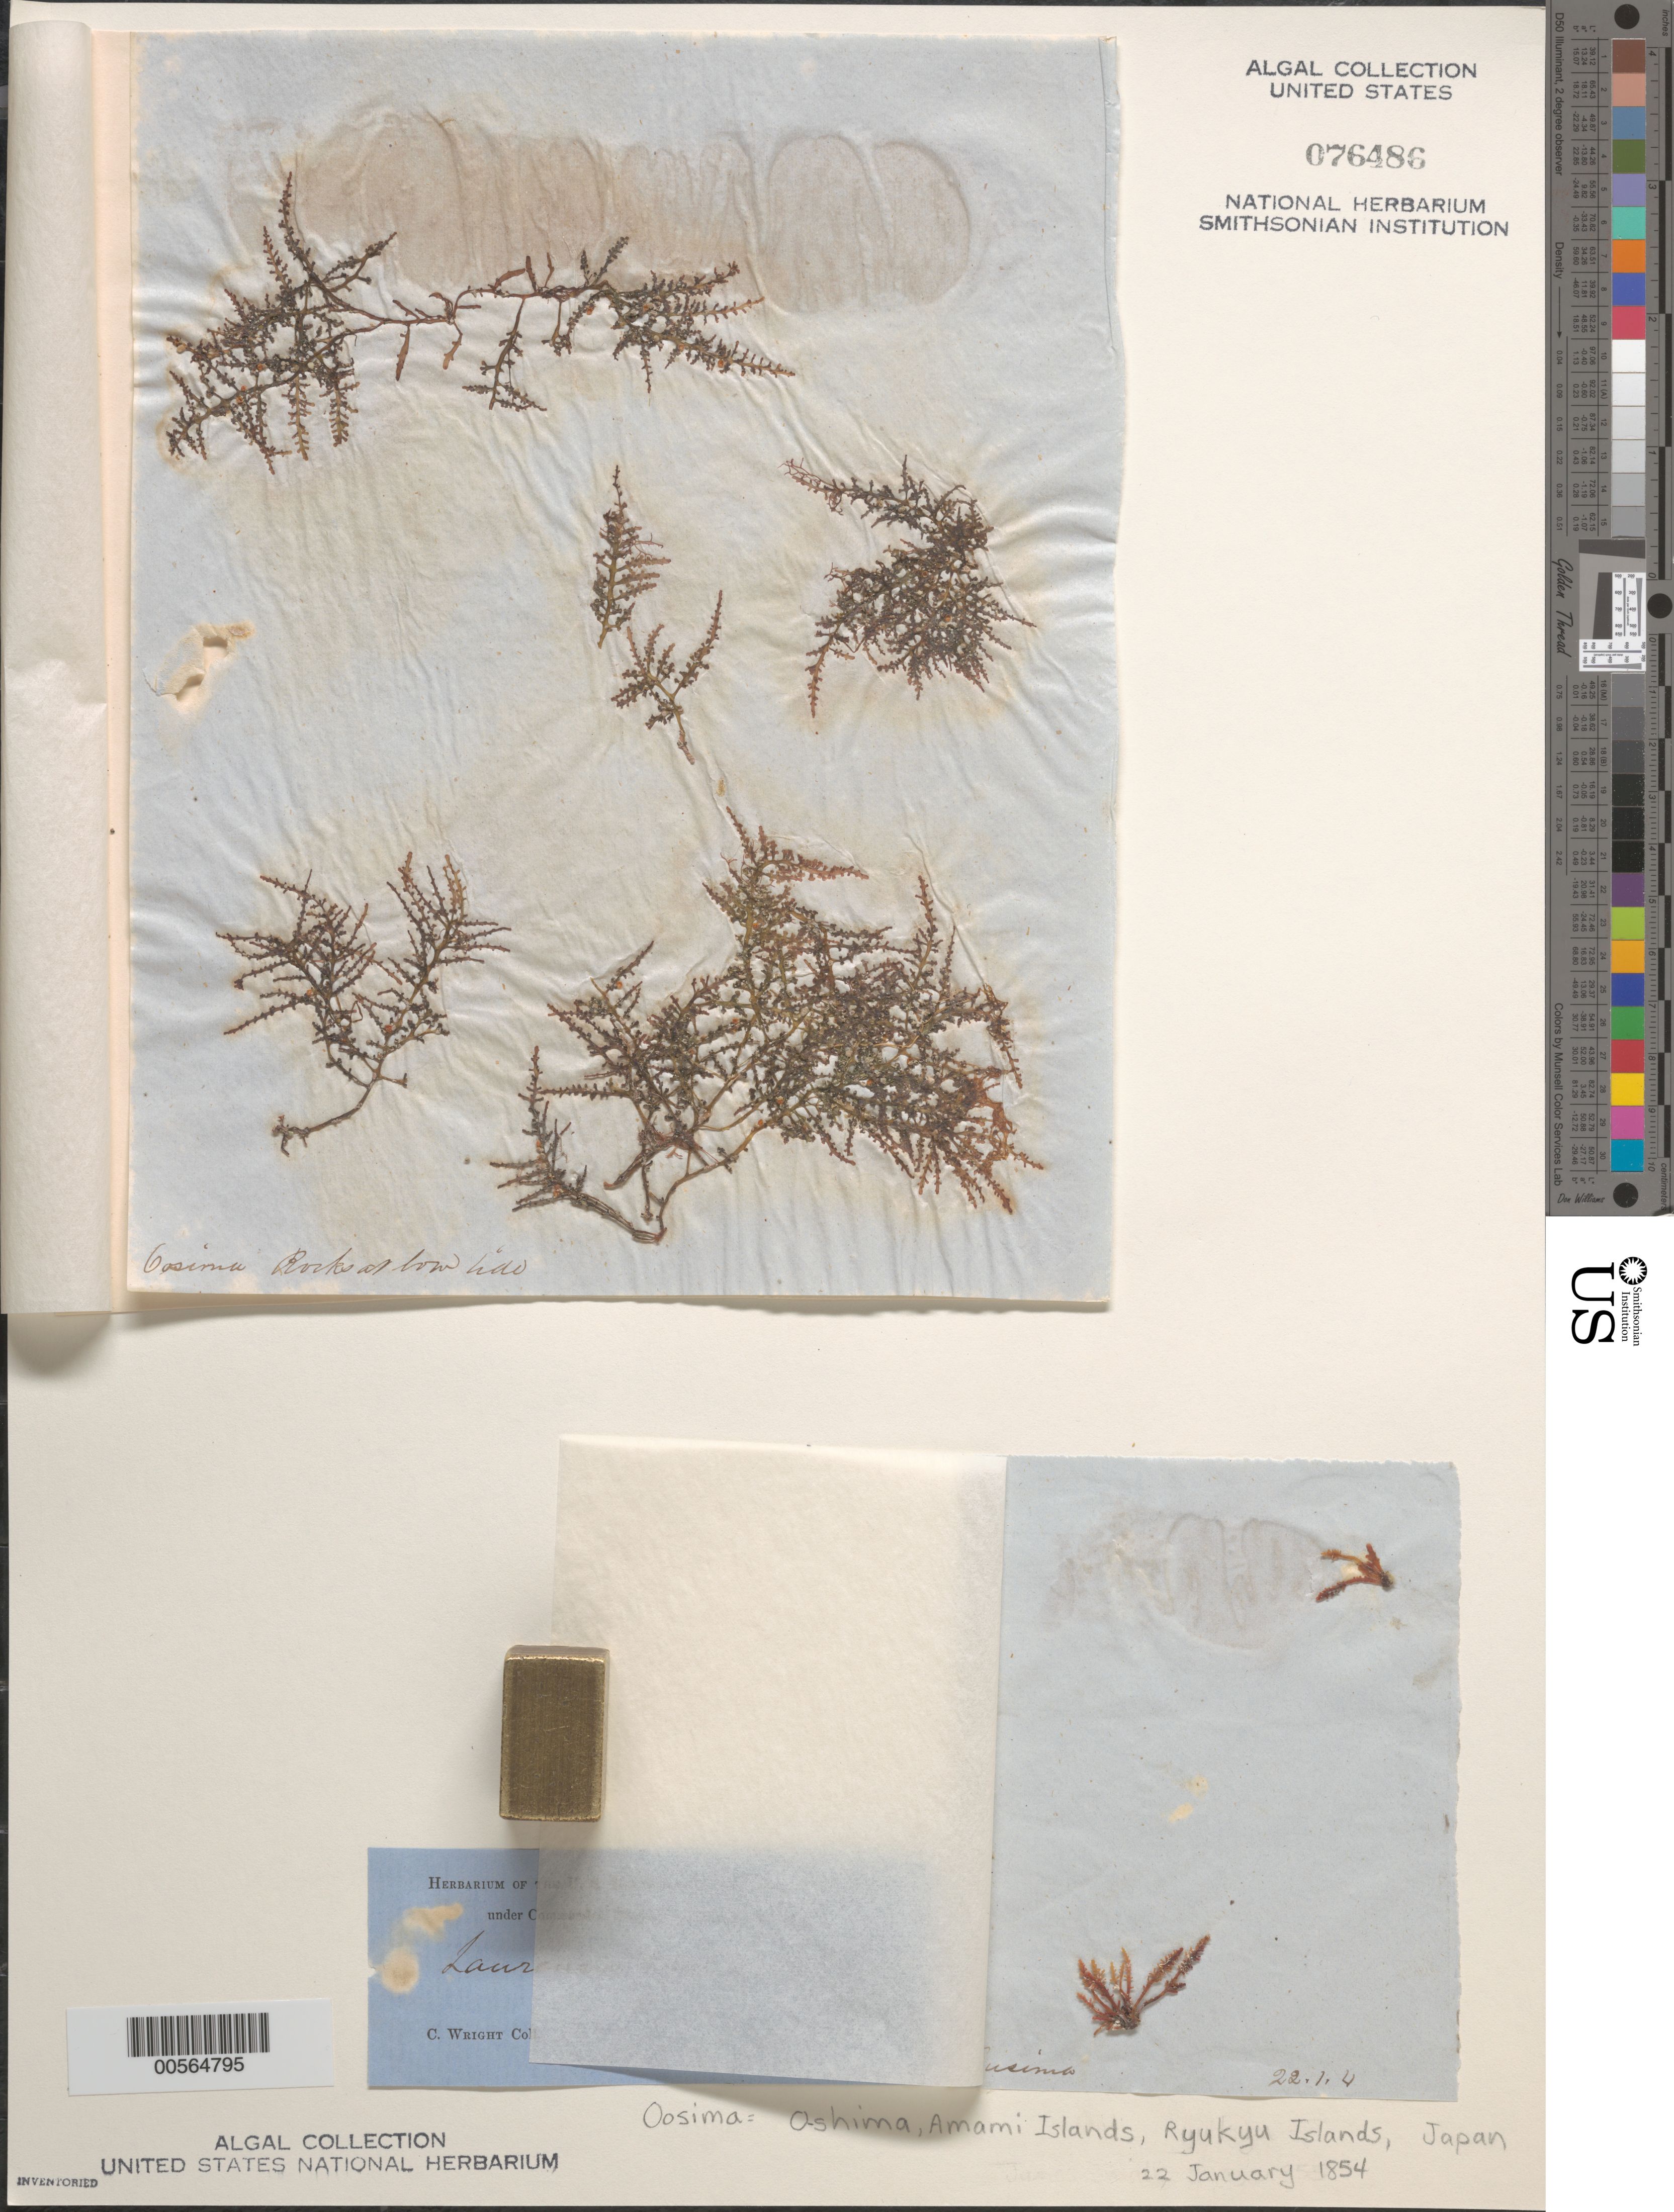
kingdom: Plantae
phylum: Rhodophyta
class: Florideophyceae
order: Ceramiales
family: Rhodomelaceae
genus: Palisada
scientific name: Palisada thuyoides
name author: (Kützing) Cassano et al.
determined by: Algae name updating Project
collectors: C. Wright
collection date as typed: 22 Jan 1854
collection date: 1854-01-22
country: Japan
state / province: Kagosima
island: Amami Oshima (Oosima)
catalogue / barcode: US 76486